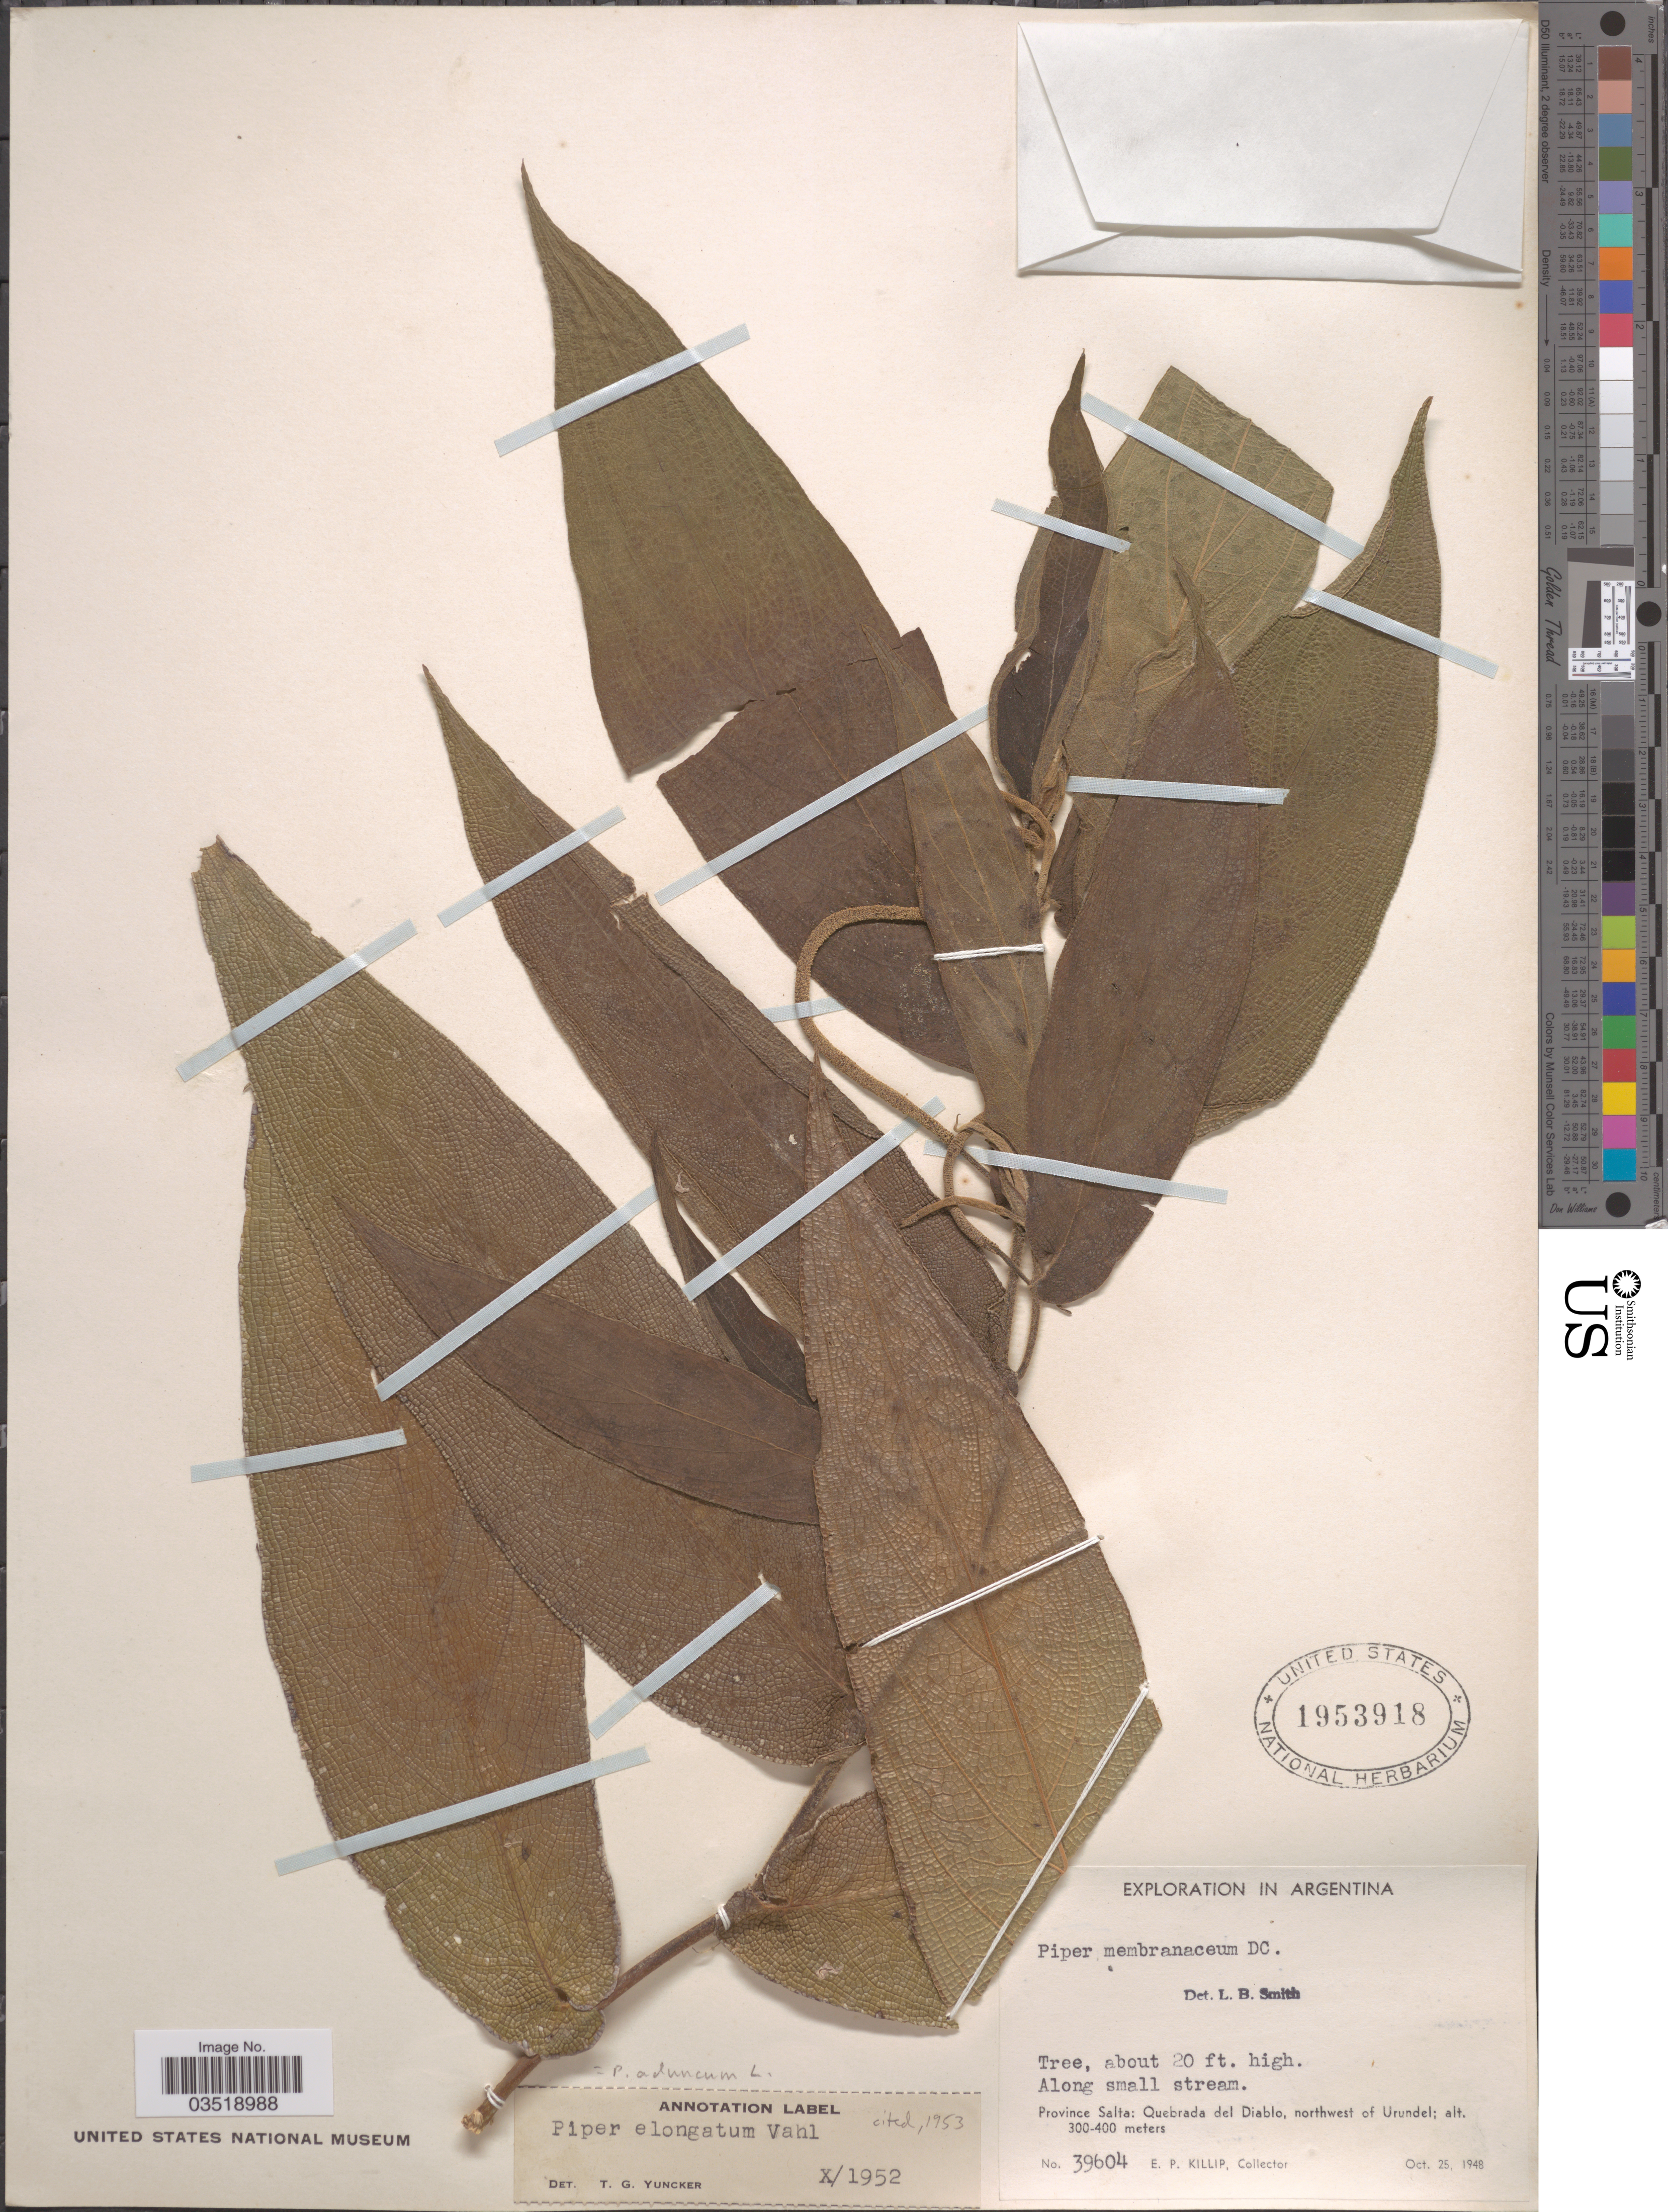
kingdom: Plantae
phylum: Tracheophyta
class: Magnoliopsida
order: Piperales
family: Piperaceae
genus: Piper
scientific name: Piper aduncum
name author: L.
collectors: E. P. Killip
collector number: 39604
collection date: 1948-10-25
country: Argentina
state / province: Salta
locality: Quebrada del Diablo, northwest of Urundel.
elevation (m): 300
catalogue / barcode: US 1953918